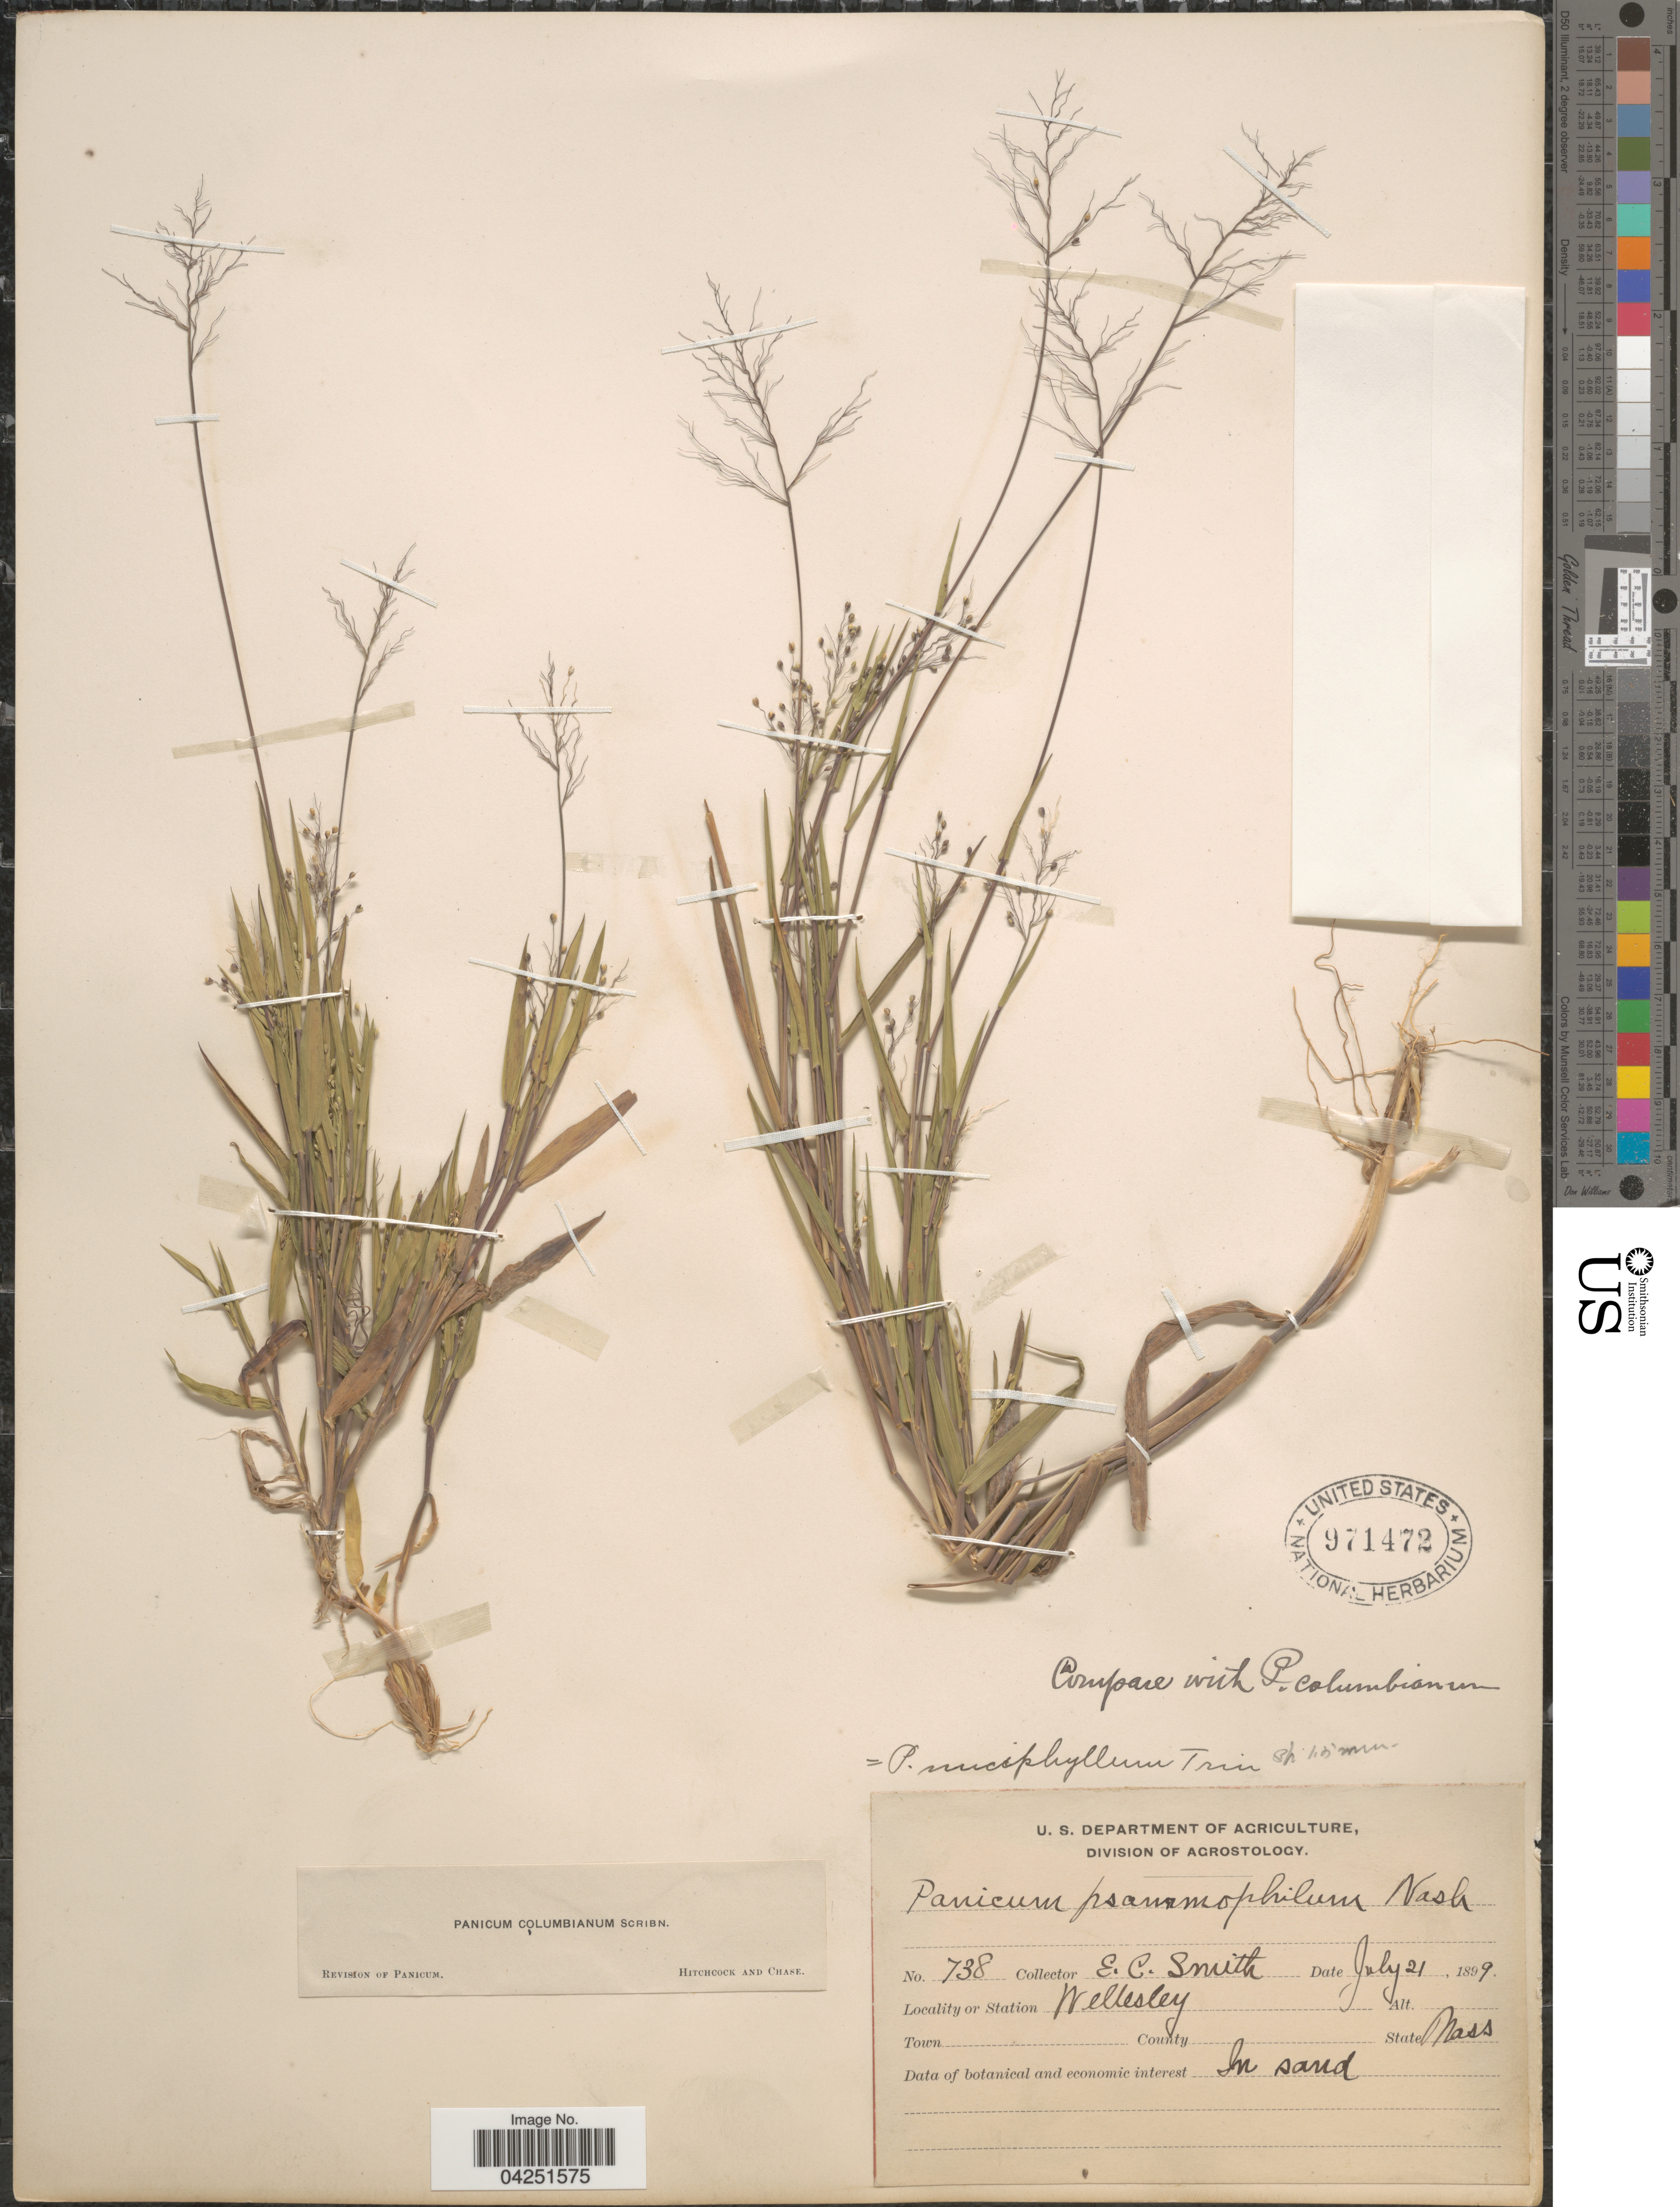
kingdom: Plantae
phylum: Tracheophyta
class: Liliopsida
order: Poales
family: Poaceae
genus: Dichanthelium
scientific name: Dichanthelium acuminatum var. acuminatum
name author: (Sw.) Gould & C.A. Clark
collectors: E. Smith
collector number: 738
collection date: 1899-07-21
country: United States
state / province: Massachusetts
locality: Wellesley.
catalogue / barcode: US 971472